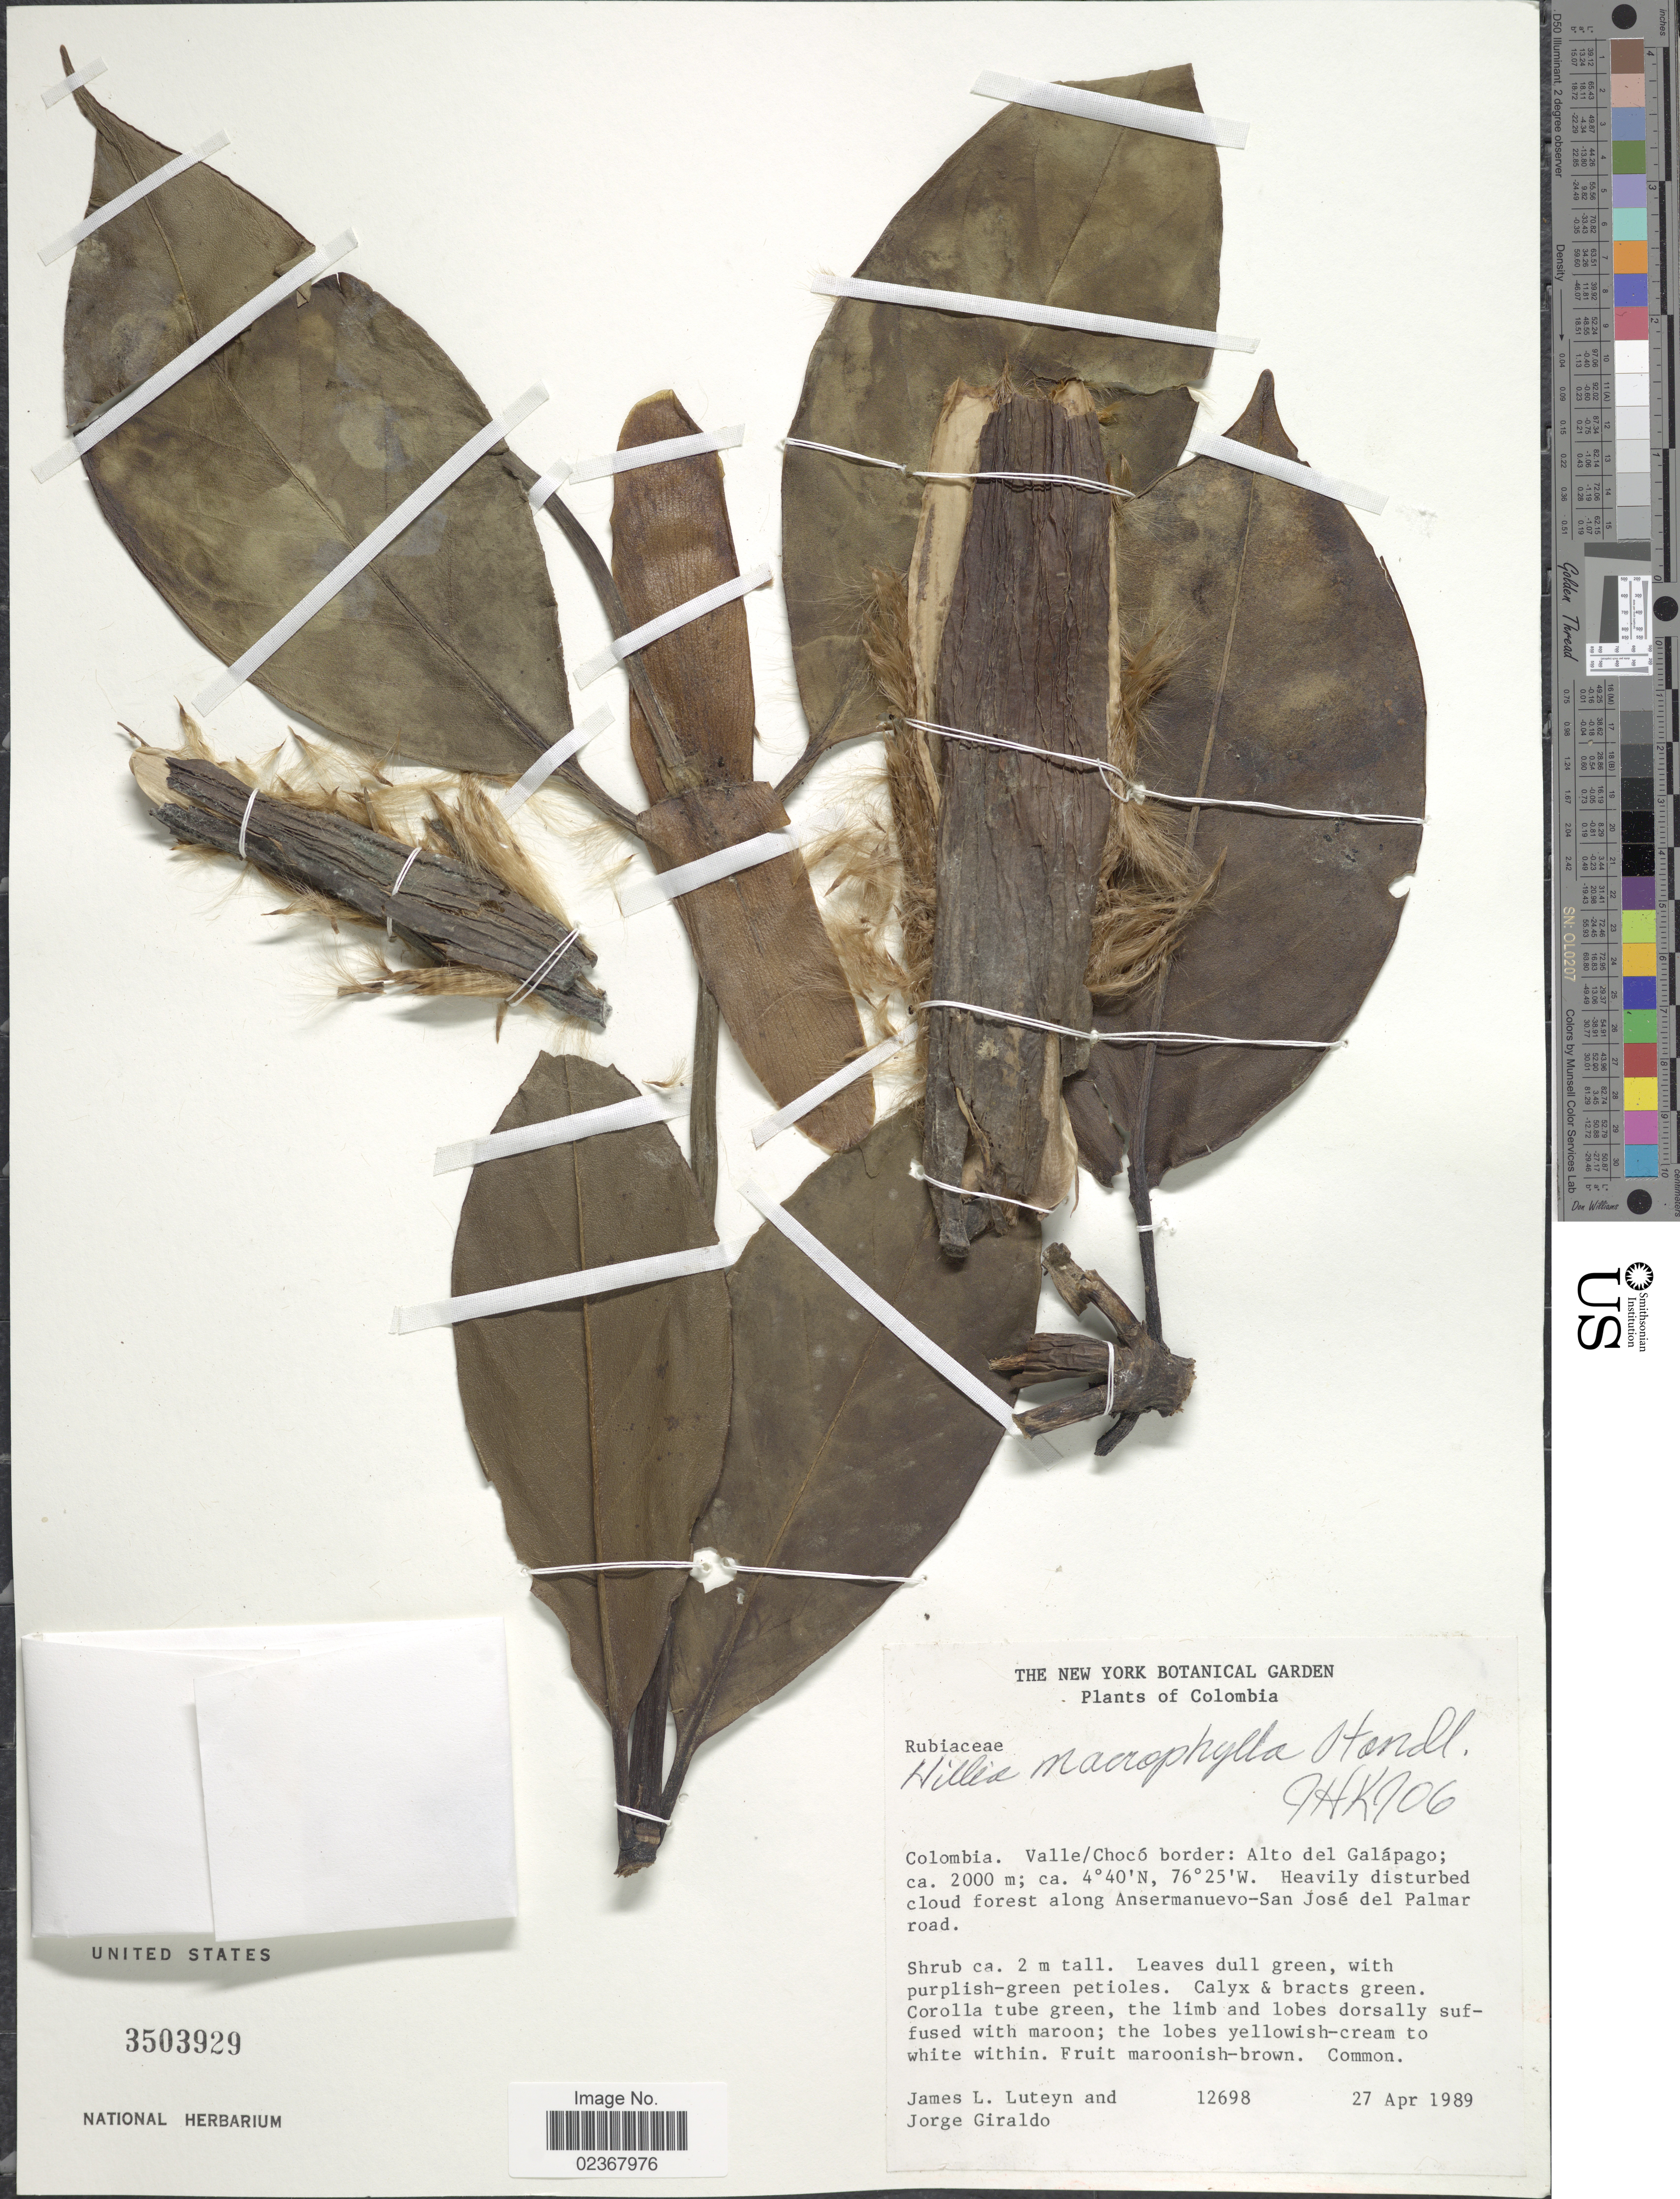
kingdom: Plantae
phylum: Tracheophyta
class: Magnoliopsida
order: Gentianales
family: Rubiaceae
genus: Hillia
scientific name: Hillia macrophylla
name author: Standl.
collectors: J. L. Luteyn & J. Giraldo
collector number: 12698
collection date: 1989-04-27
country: Colombia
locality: Colombia, Valle/Choco border: Alto del Galapago: along Ansermanuevo-San Jose del Palmar road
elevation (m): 2000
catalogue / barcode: US 3503929